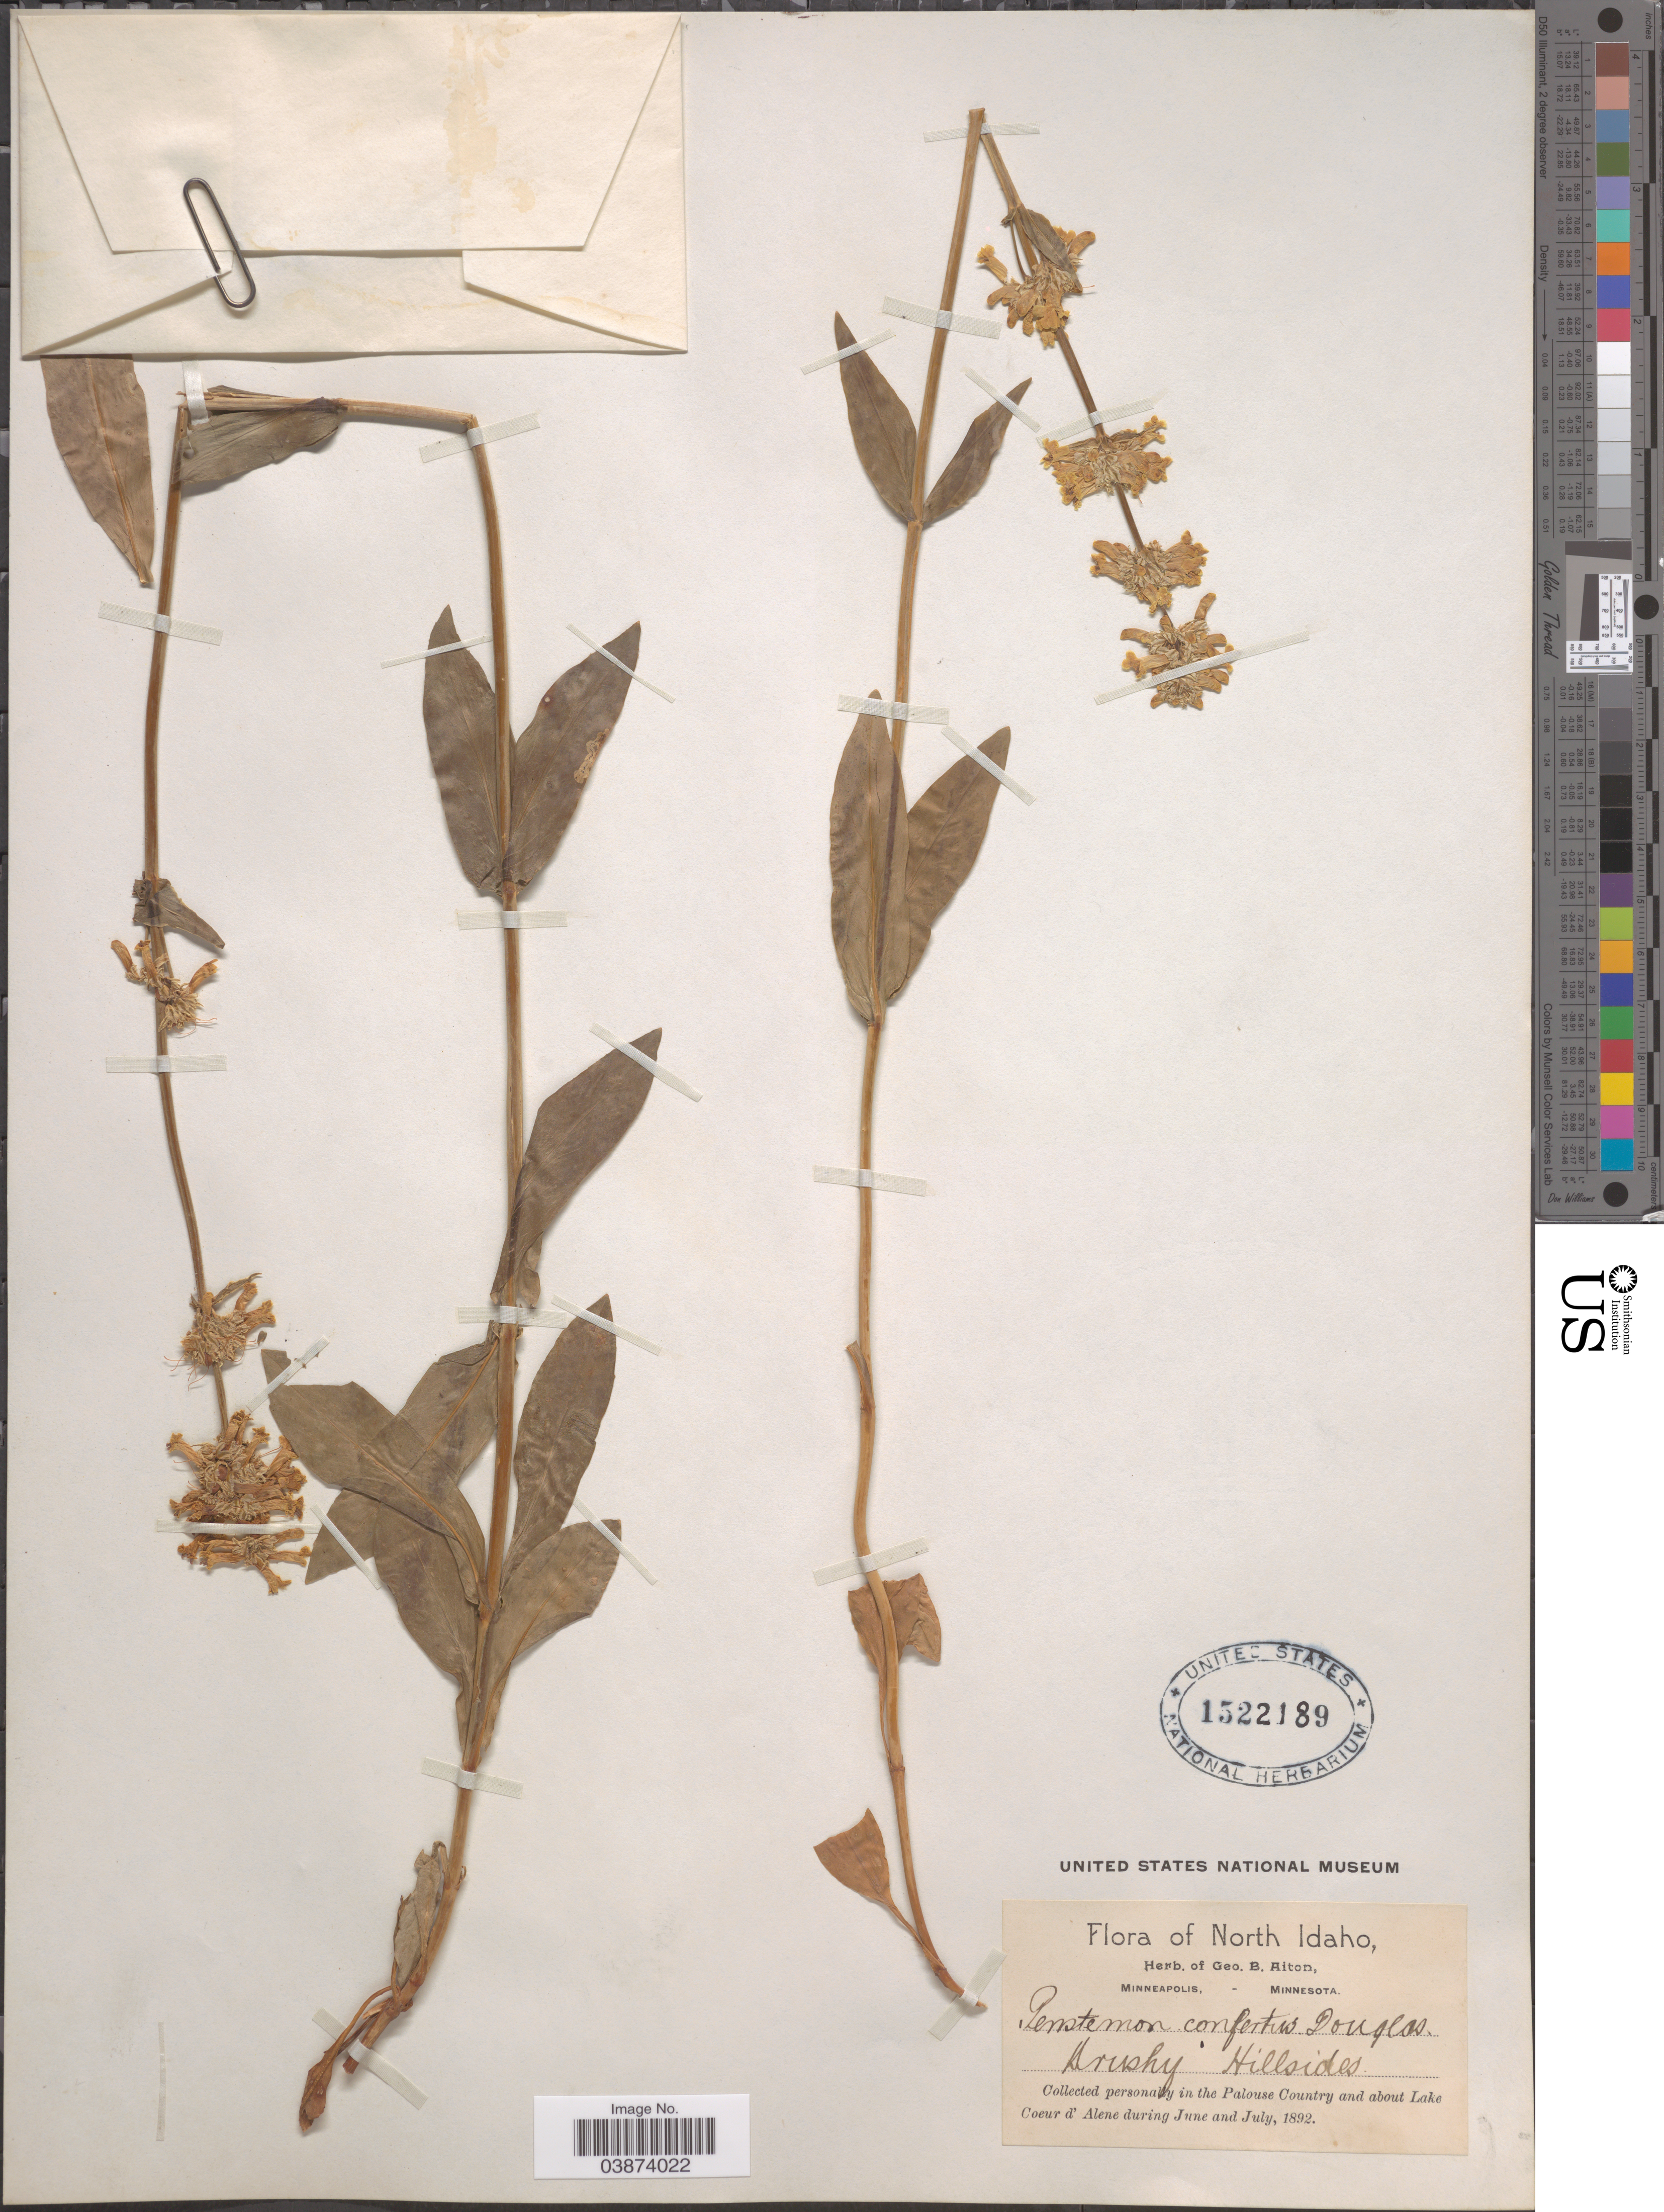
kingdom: Plantae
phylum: Tracheophyta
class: Magnoliopsida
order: Lamiales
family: Plantaginaceae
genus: Penstemon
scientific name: Penstemon confertus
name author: Douglas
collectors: ex herb. Geo. B. Aiton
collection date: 1892-06/1892-07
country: United States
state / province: Idaho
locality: North Idaho. Palouse Country and about Lake Coeur d' Alene.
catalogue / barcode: US 1522189